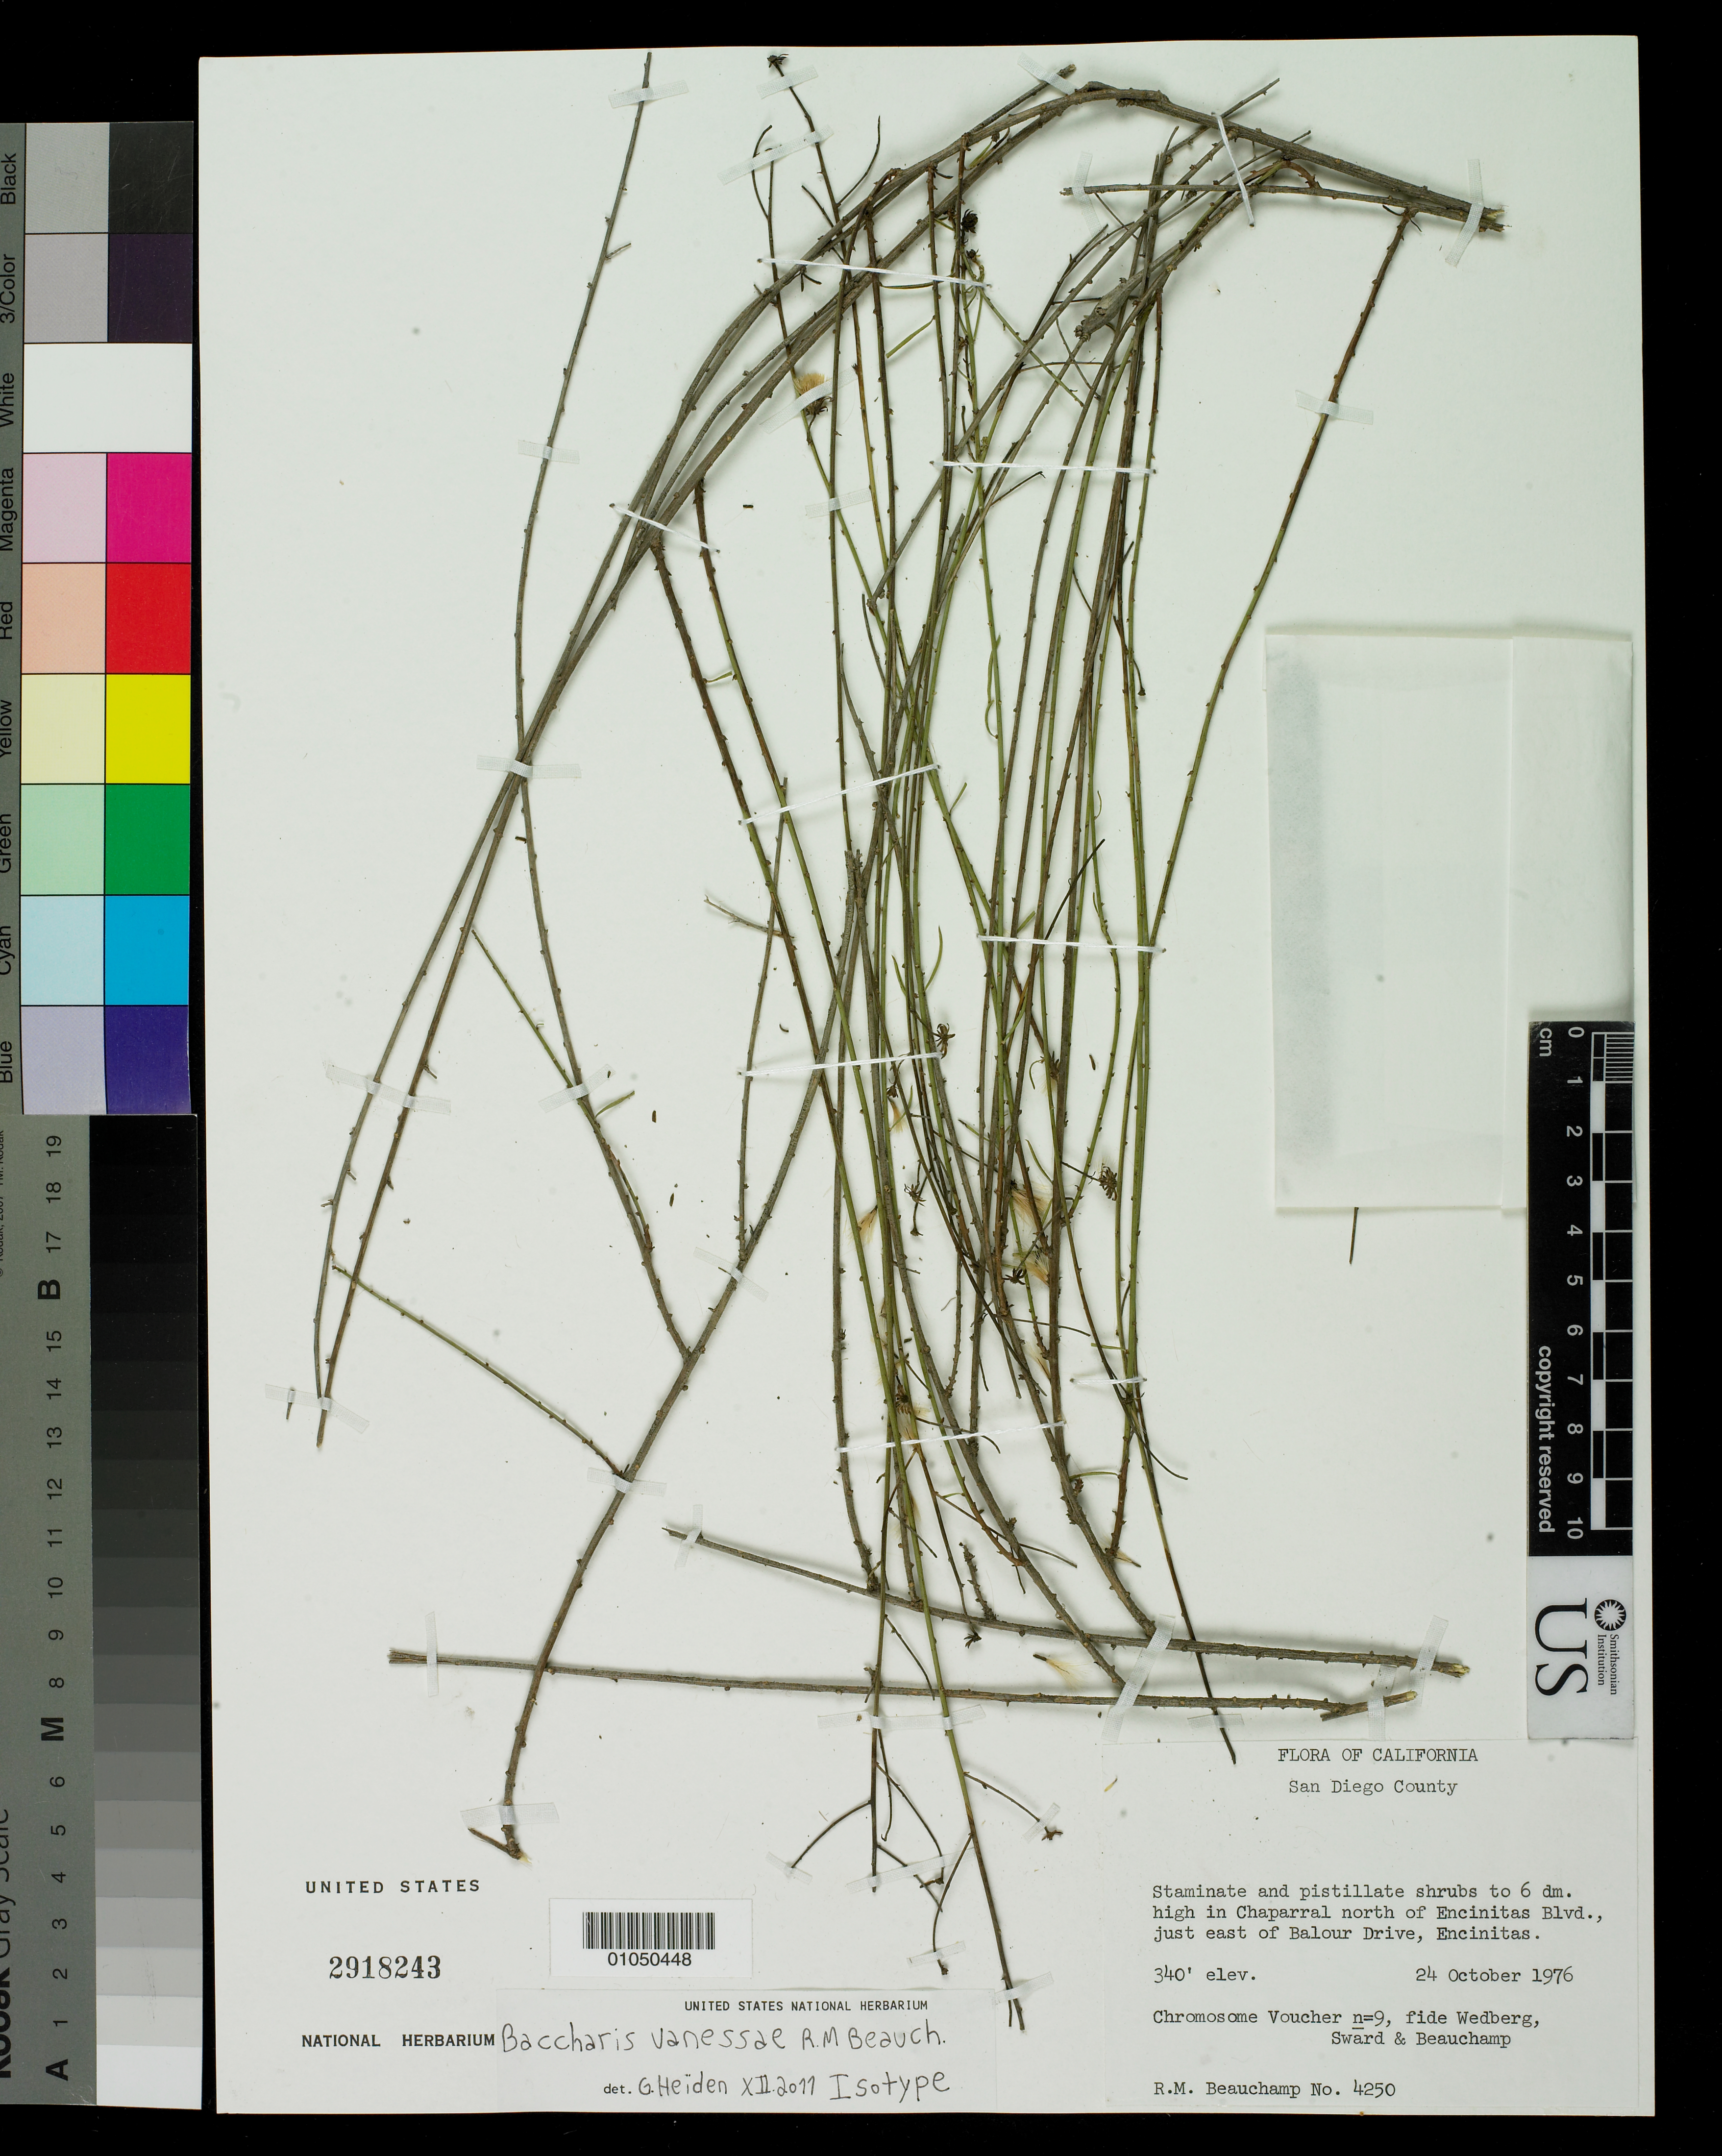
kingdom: Plantae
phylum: Tracheophyta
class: Magnoliopsida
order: Asterales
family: Asteraceae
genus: Baccharis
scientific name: Baccharis vanessae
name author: R.M. Beauch.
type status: Isotype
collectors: R. Beauchamp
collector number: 4250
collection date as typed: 24 Oct 1976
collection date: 1976-10-24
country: United States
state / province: California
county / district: San Diego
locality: North side of Encinitas Blvd., just east of Balour Drive, Encinitas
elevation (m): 104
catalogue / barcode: US 2918243